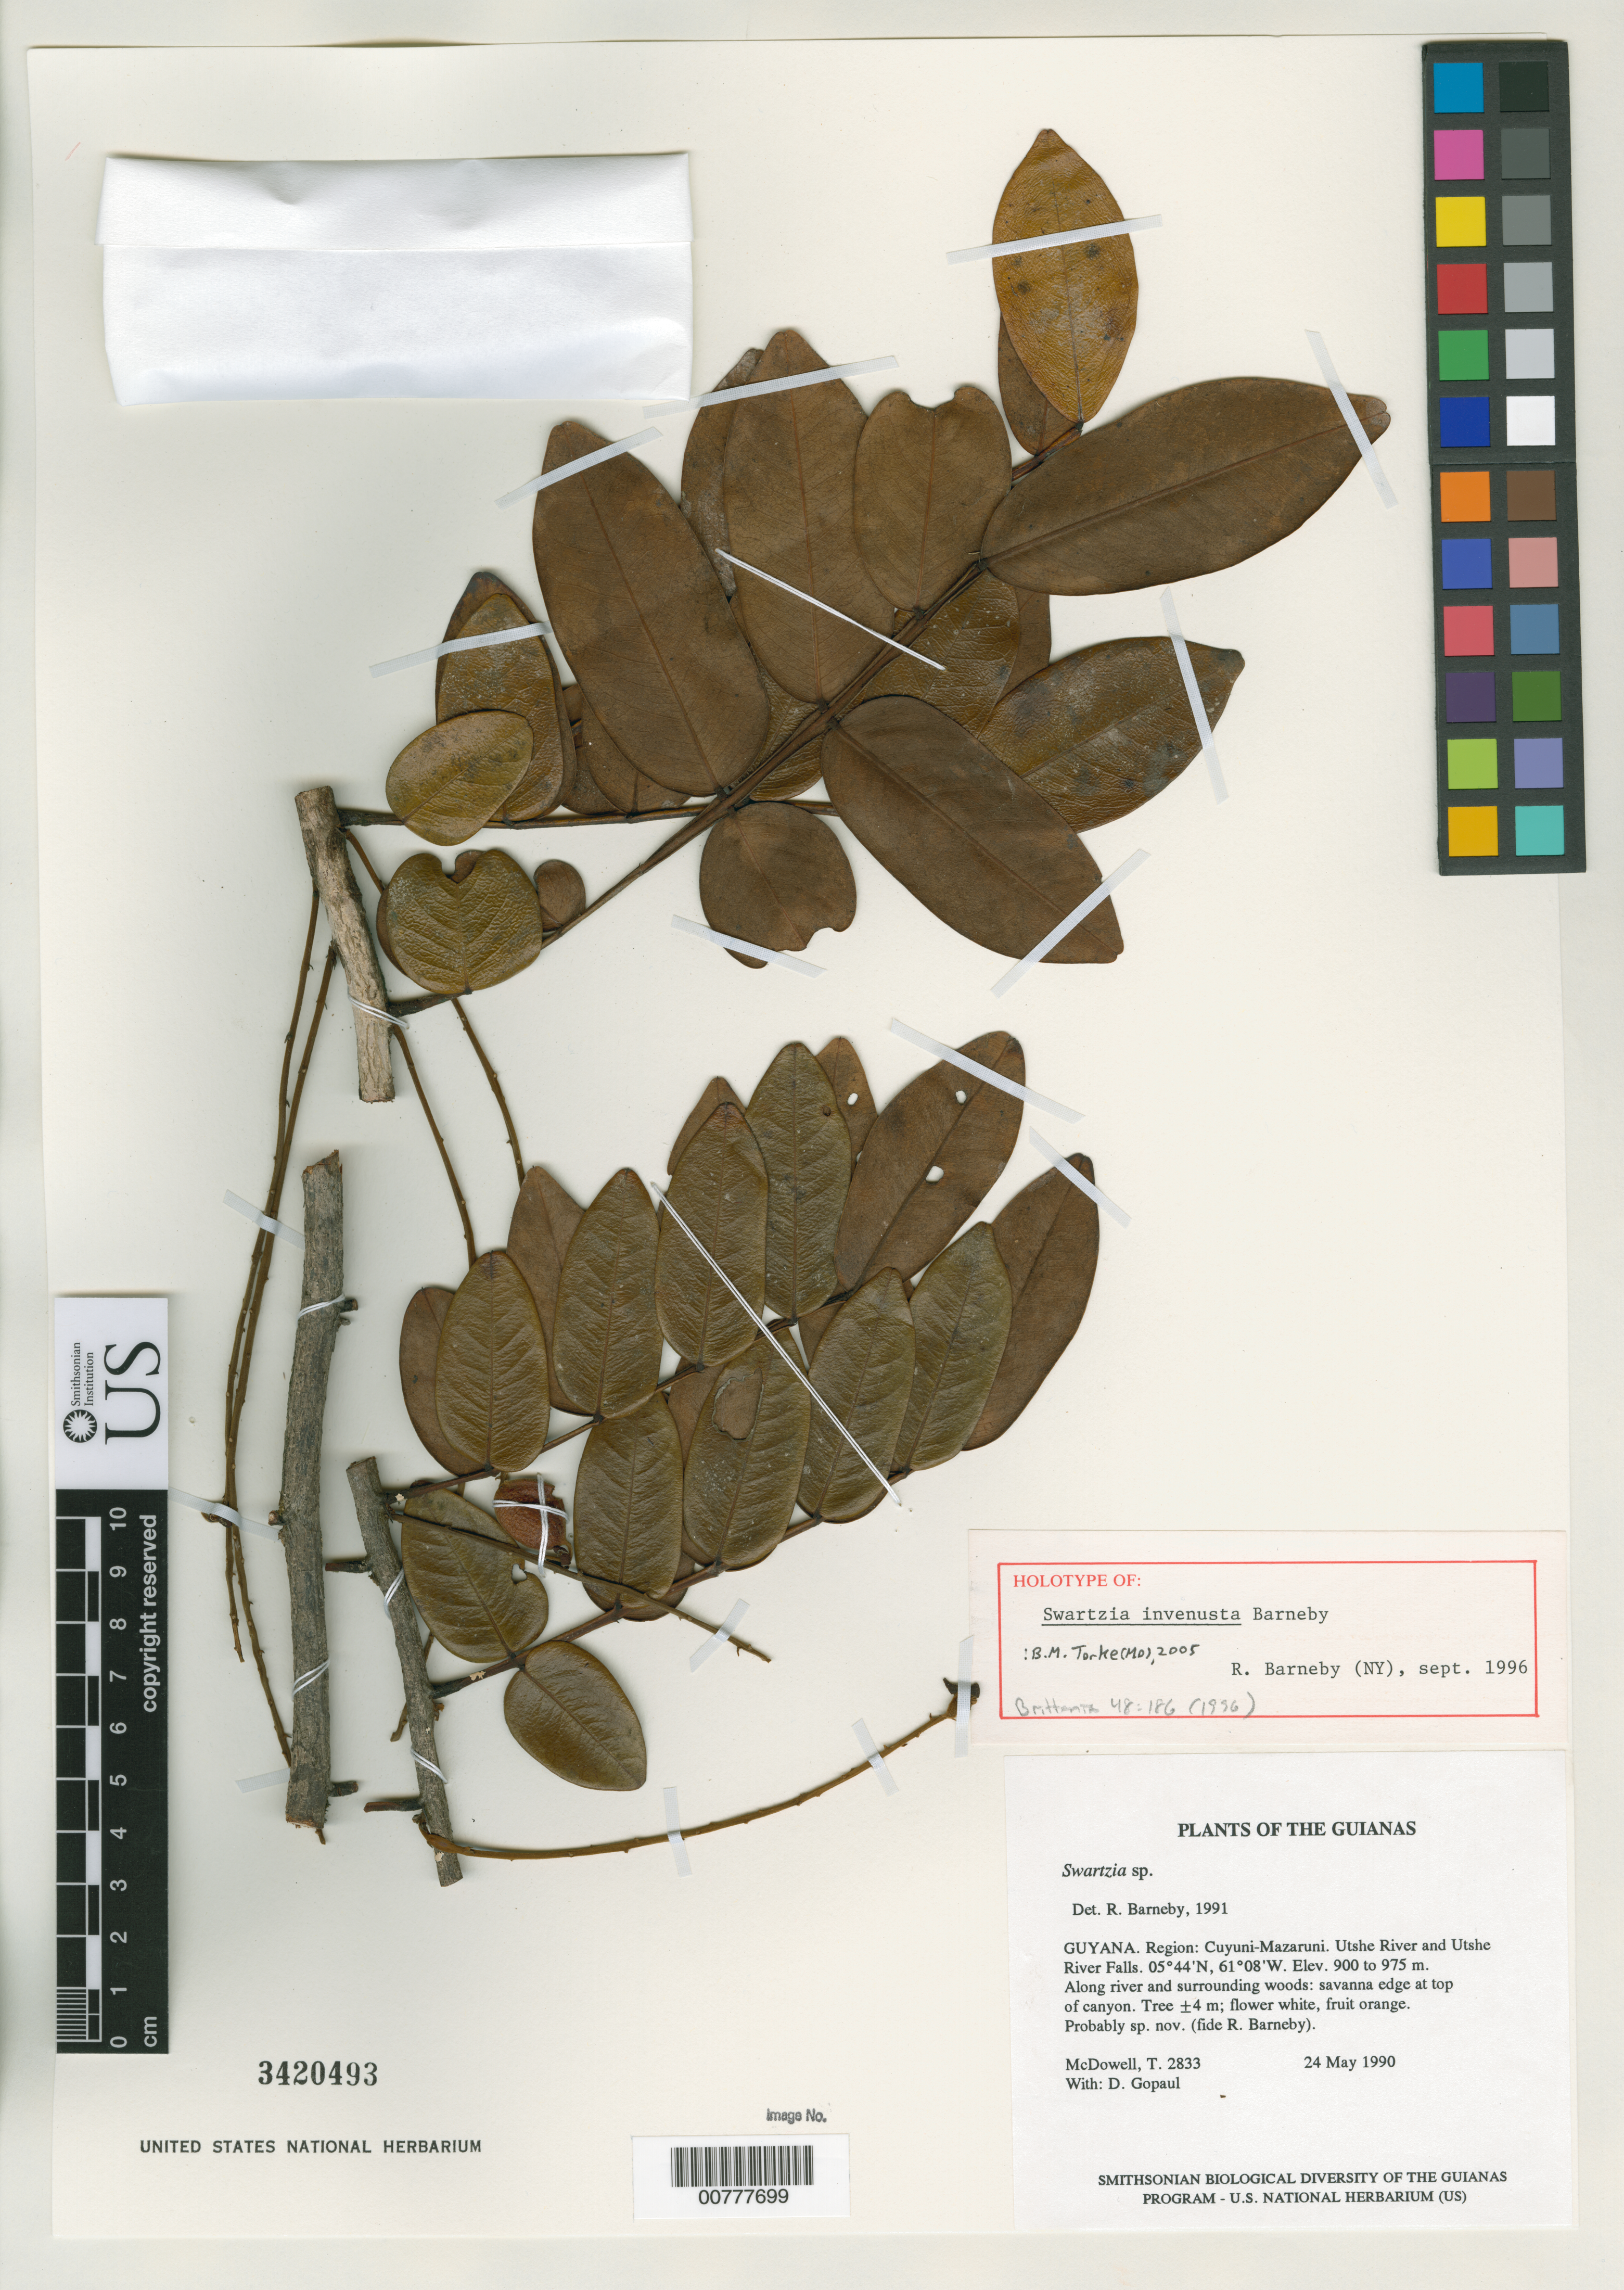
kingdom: Plantae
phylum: Tracheophyta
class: Magnoliopsida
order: Fabales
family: Fabaceae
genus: Swartzia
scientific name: Swartzia invenusta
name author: Barneby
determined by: Barneby, Rupert C., (NY)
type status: Holotype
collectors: T. McDowell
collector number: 2833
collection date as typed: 24 May 1990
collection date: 1990-05-24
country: Guyana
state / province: Cuyuni-Mazaruni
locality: Utshe River and Utshe River Falls.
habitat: Along river and surrounding woods; savanna edge at top of canyon.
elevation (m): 900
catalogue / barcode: US 3420493